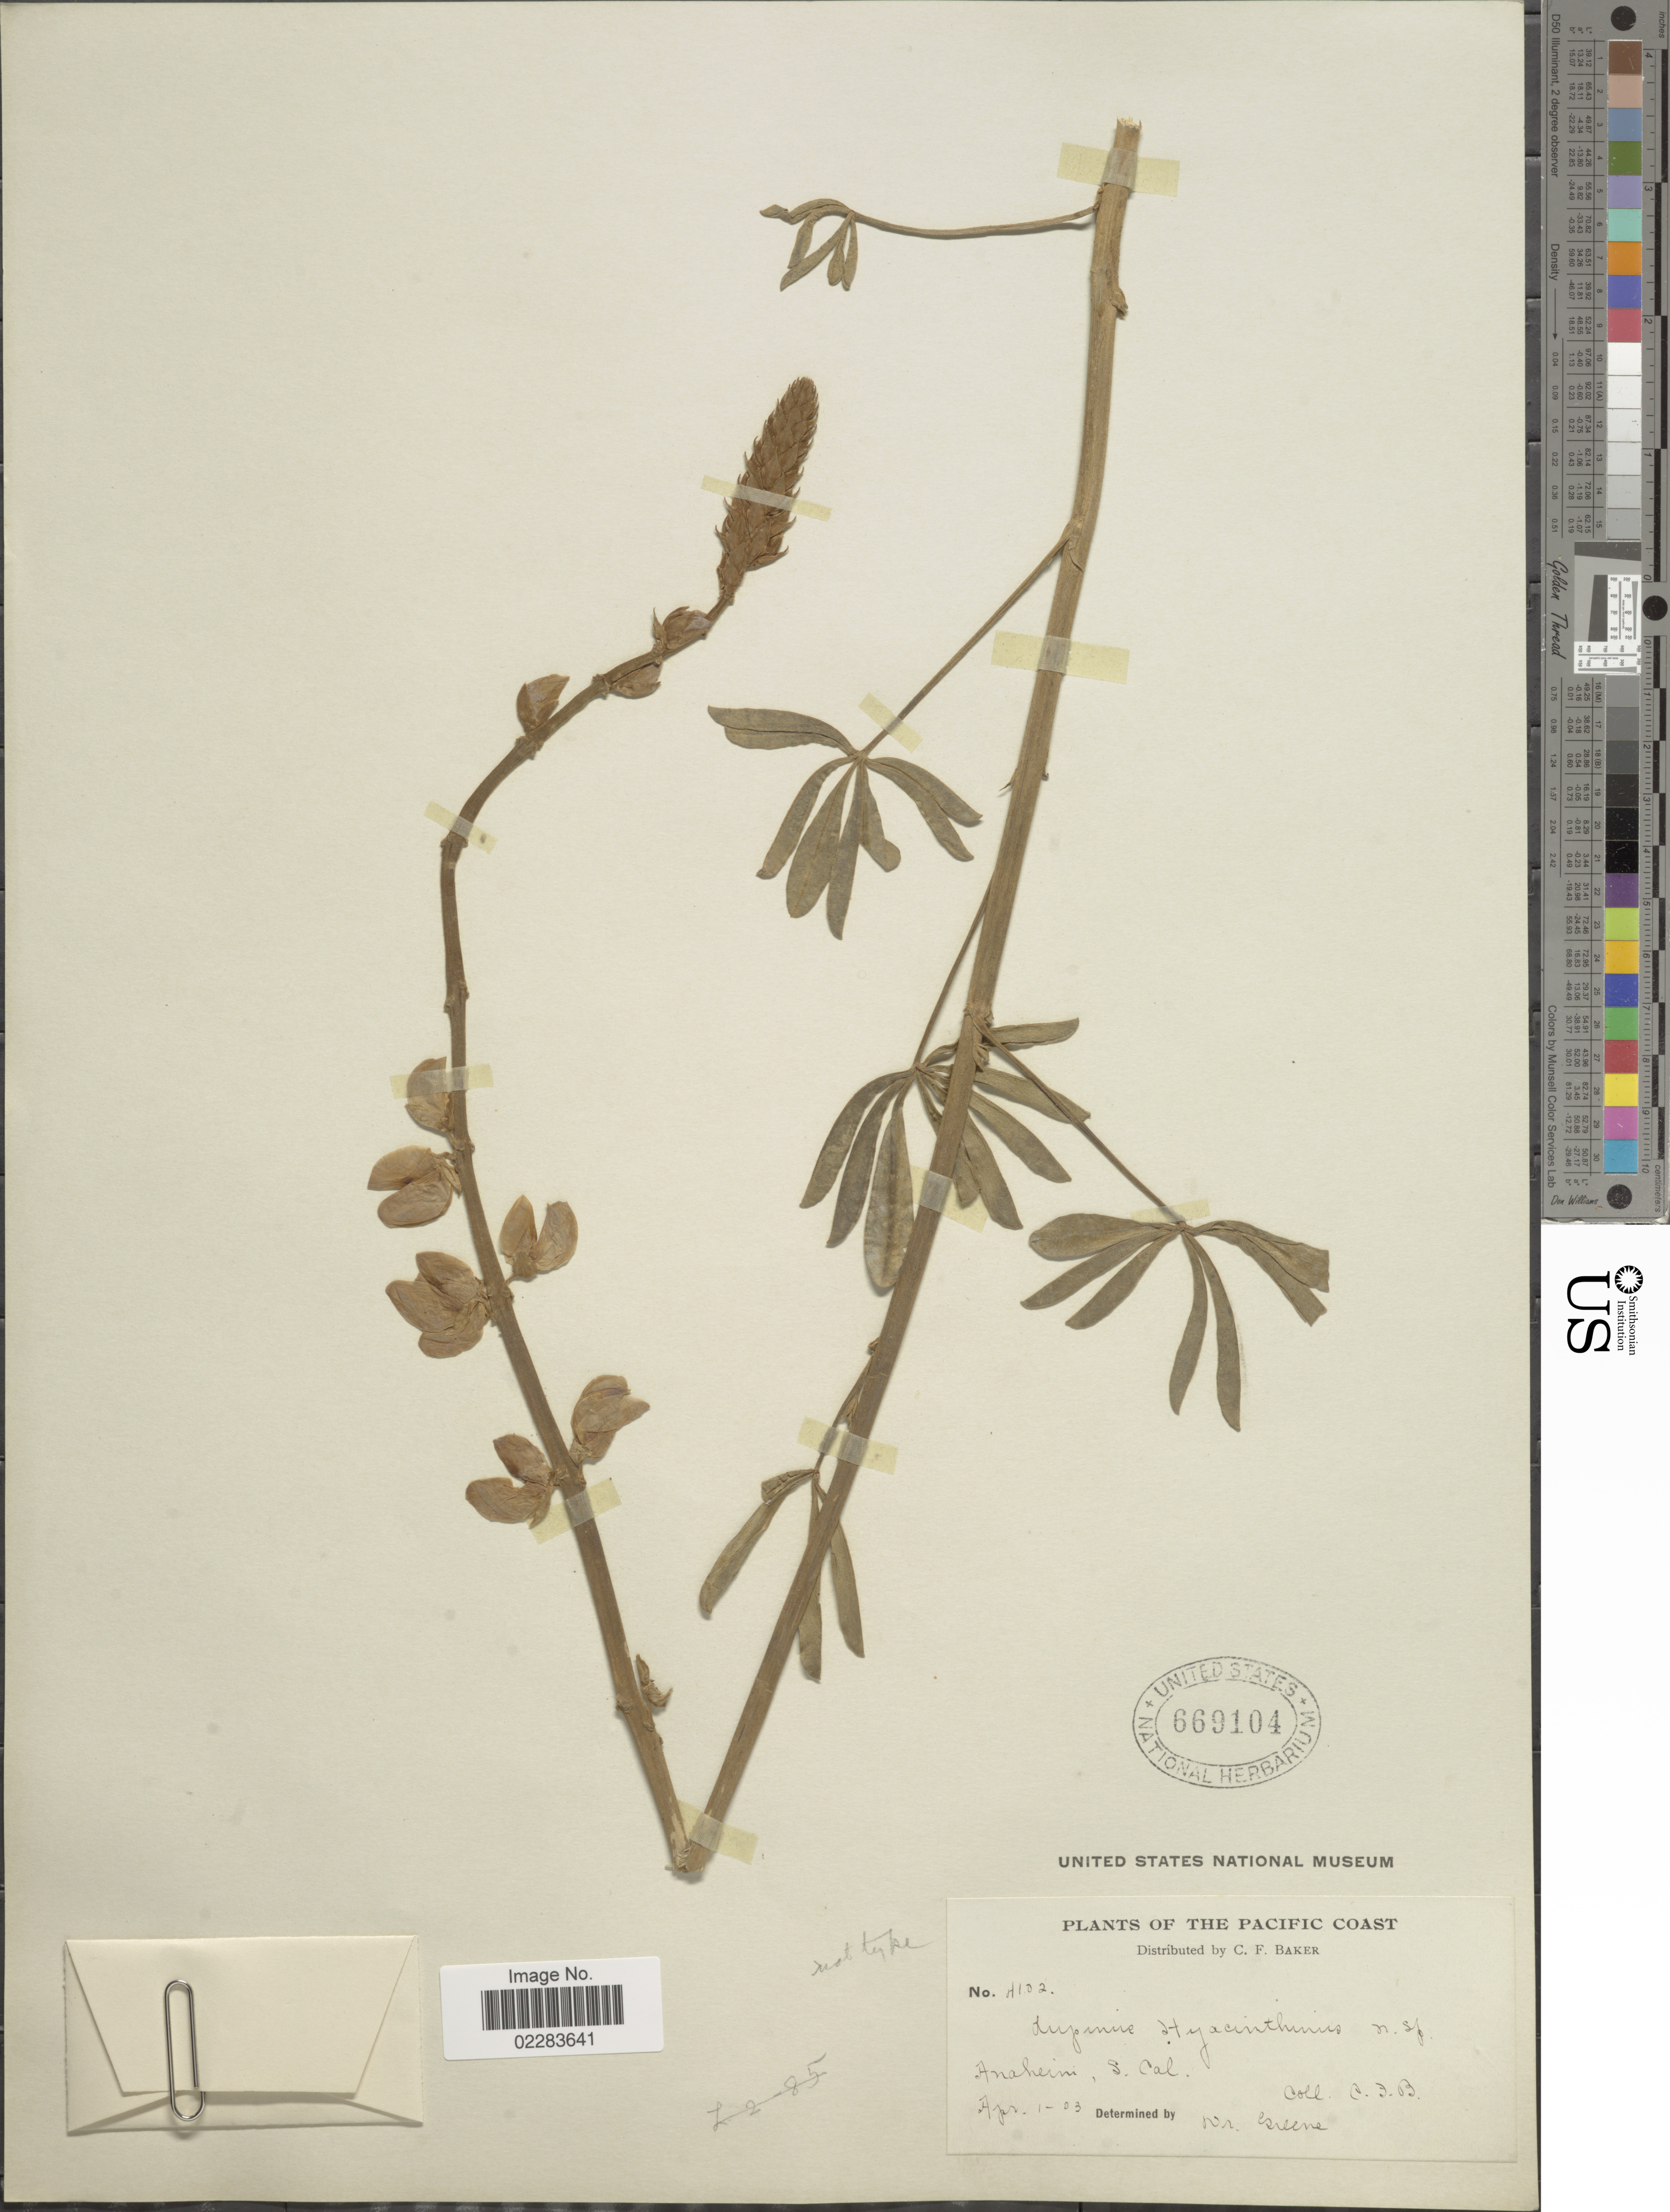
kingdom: Plantae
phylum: Tracheophyta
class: Magnoliopsida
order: Fabales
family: Fabaceae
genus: Lupinus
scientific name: Lupinus albicaulis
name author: Douglas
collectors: C. F. Baker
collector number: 4102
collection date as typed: Transcribed d/m/y: 1/4/3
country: United States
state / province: California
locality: The Pacific Coast. Anaheim, S. Cal.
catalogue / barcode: US 669104